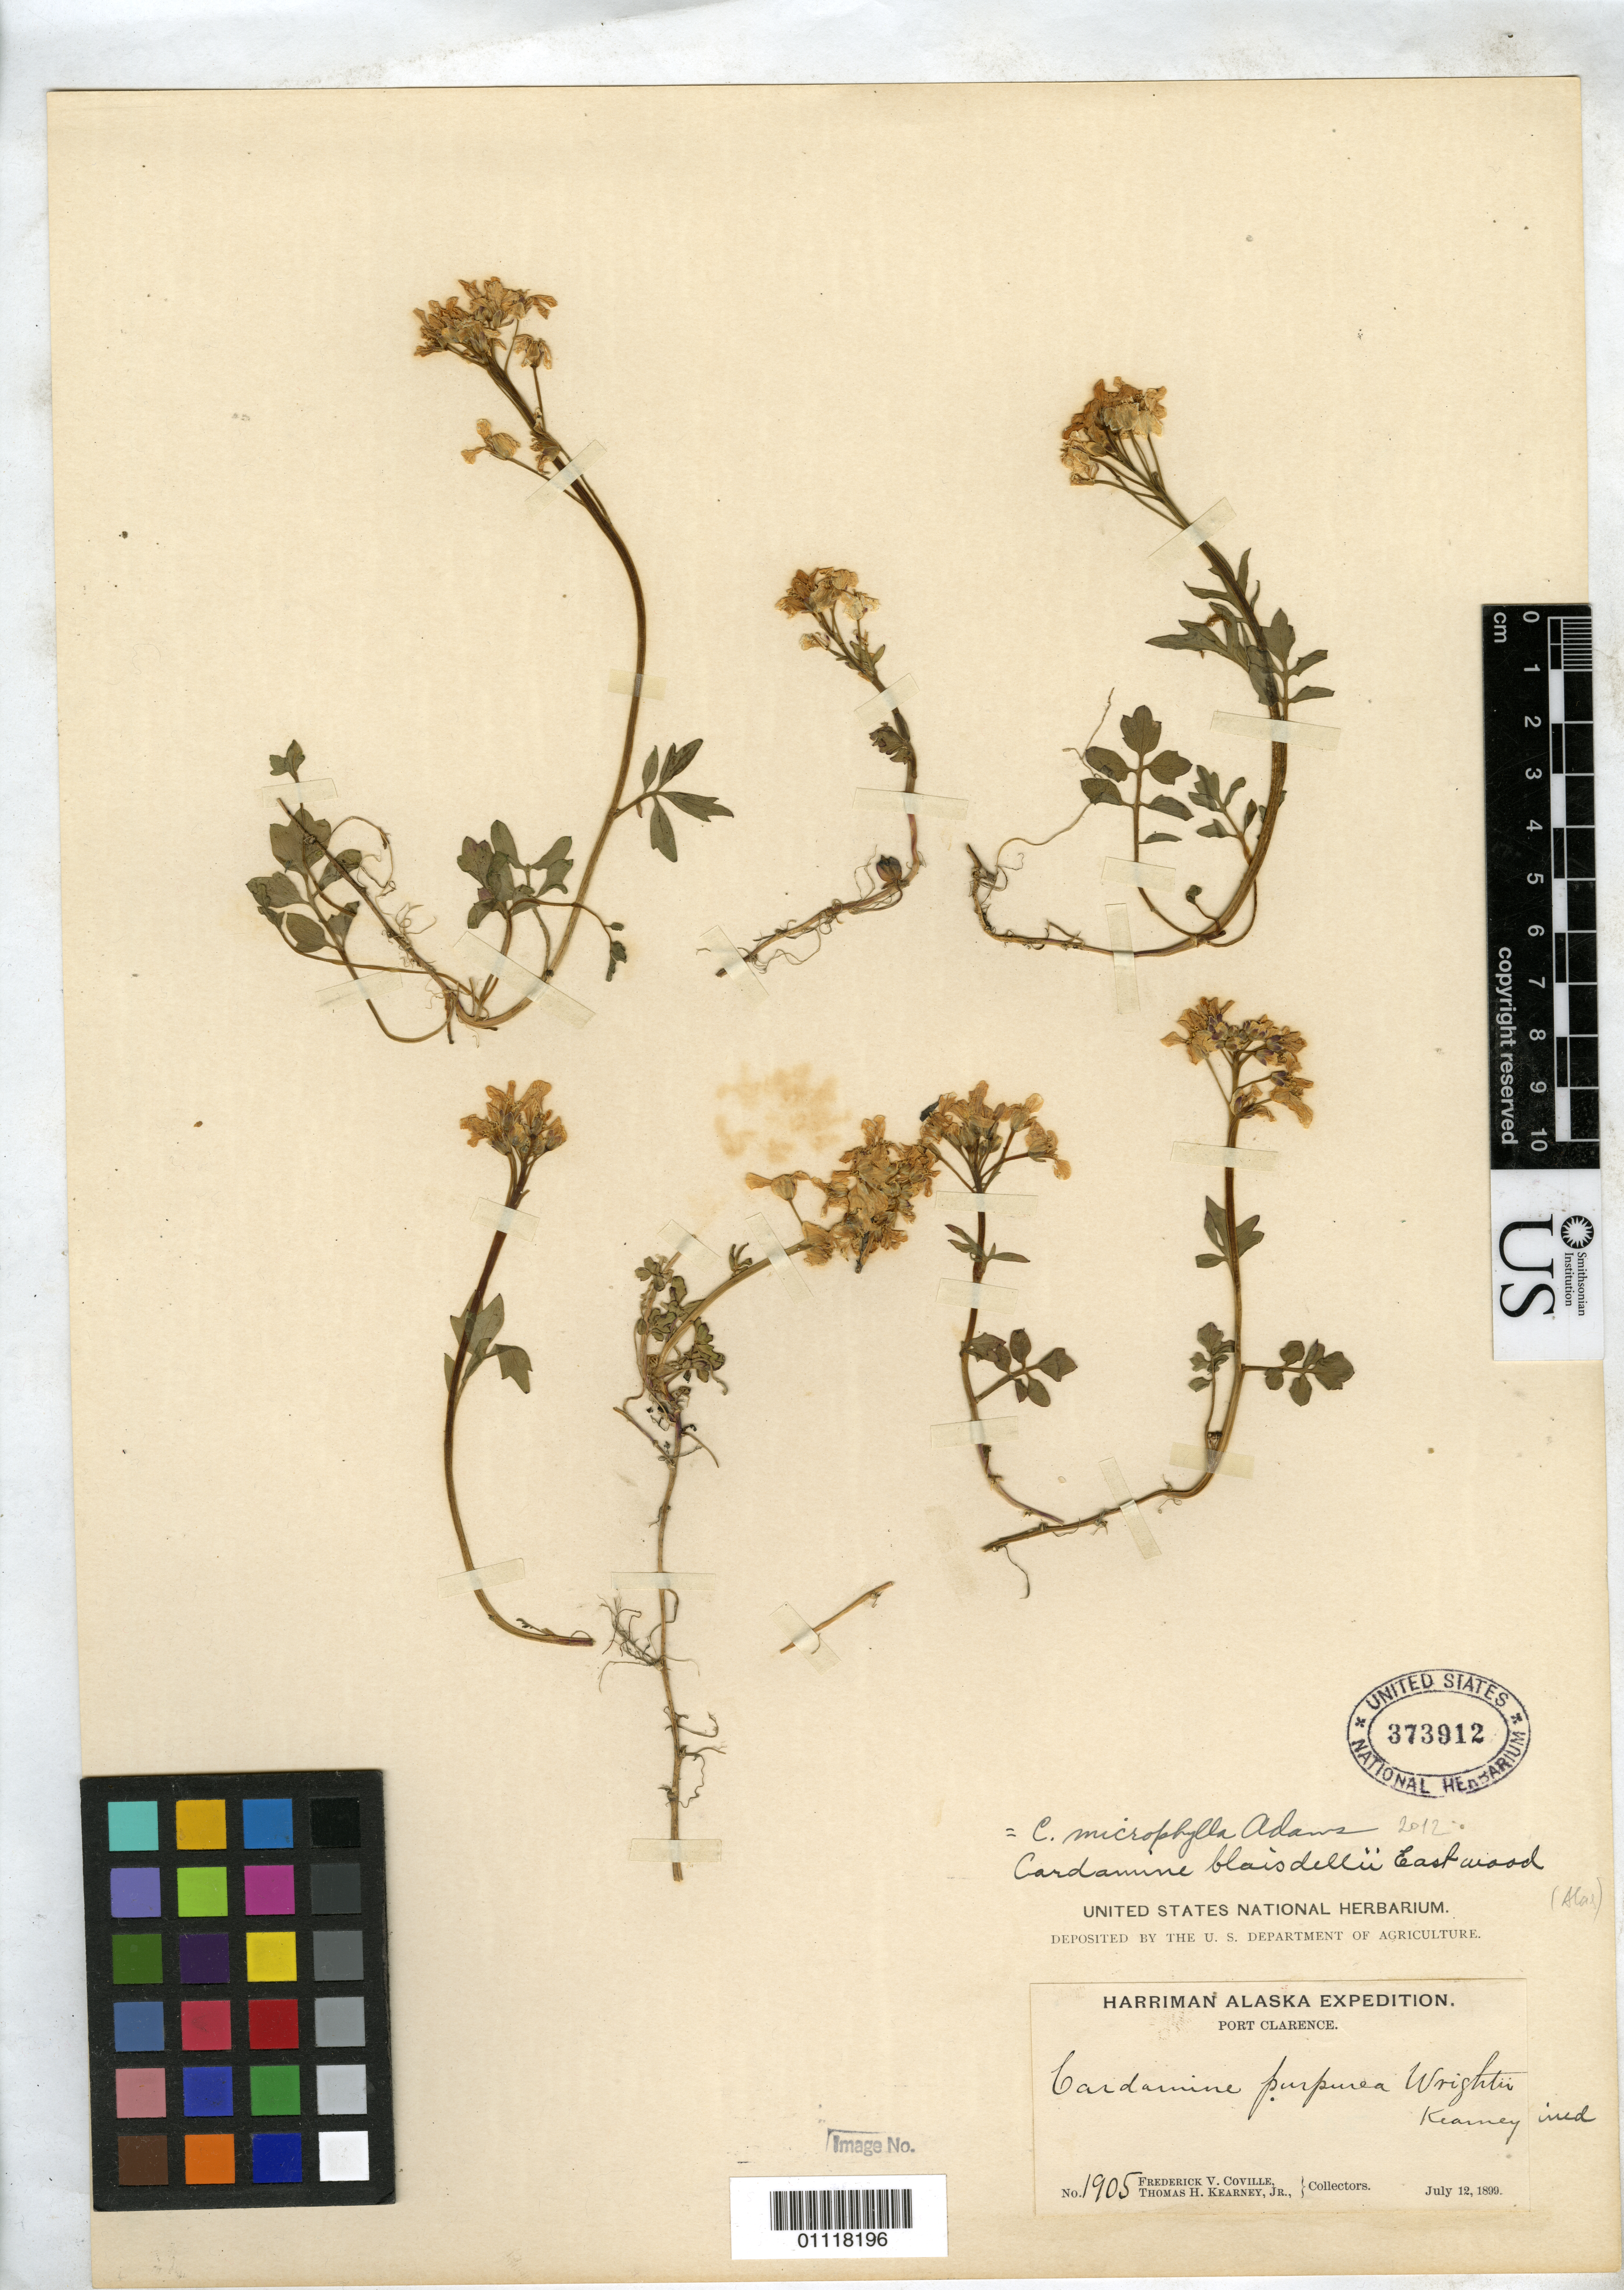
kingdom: Plantae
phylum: Tracheophyta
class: Magnoliopsida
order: Brassicales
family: Brassicaceae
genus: Cardamine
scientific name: Cardamine microphylla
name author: Adams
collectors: F. V. Coville & T. H. Kearney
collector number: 1905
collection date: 1899-07-12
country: United States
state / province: Alaska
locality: Port Clarence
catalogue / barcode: US 373912